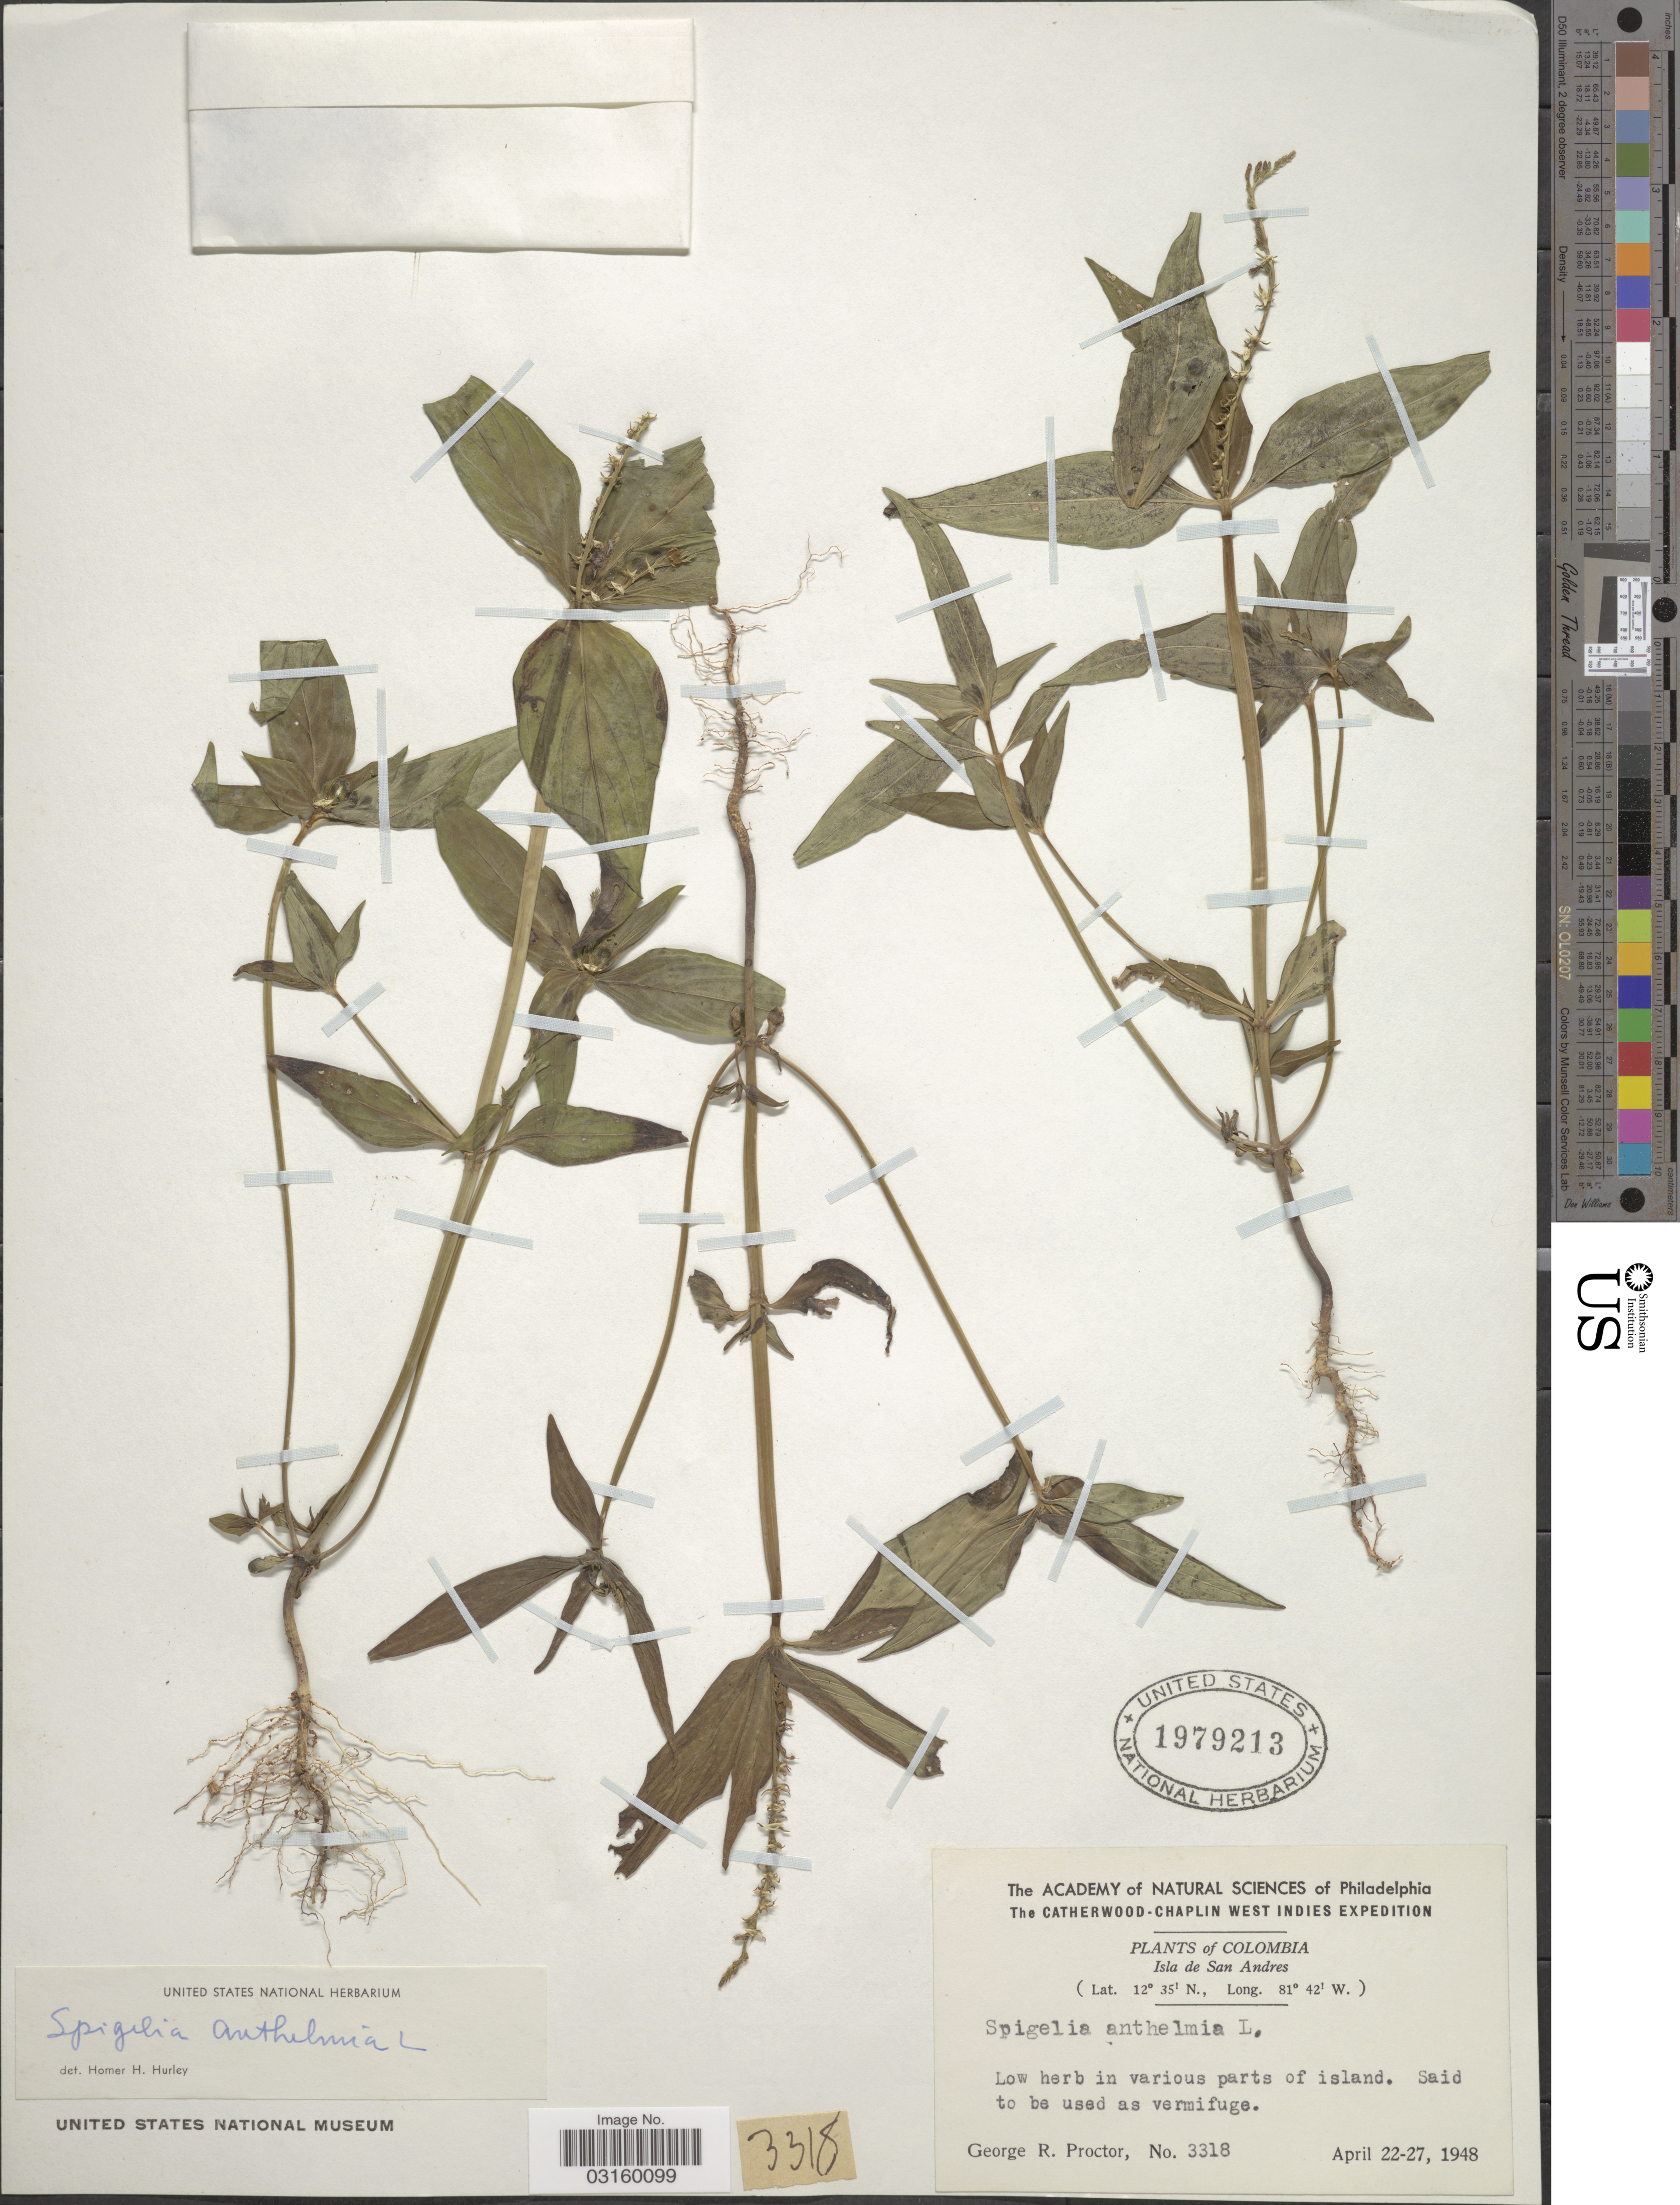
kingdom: Plantae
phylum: Tracheophyta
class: Magnoliopsida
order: Gentianales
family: Loganiaceae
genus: Spigelia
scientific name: Spigelia anthelmia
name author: L.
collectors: G. R. Proctor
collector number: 3318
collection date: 1948-04-22/1948-04-27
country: Colombia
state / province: San Andres y Providencia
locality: West Indies, Isla de San Andres.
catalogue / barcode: US 1979213